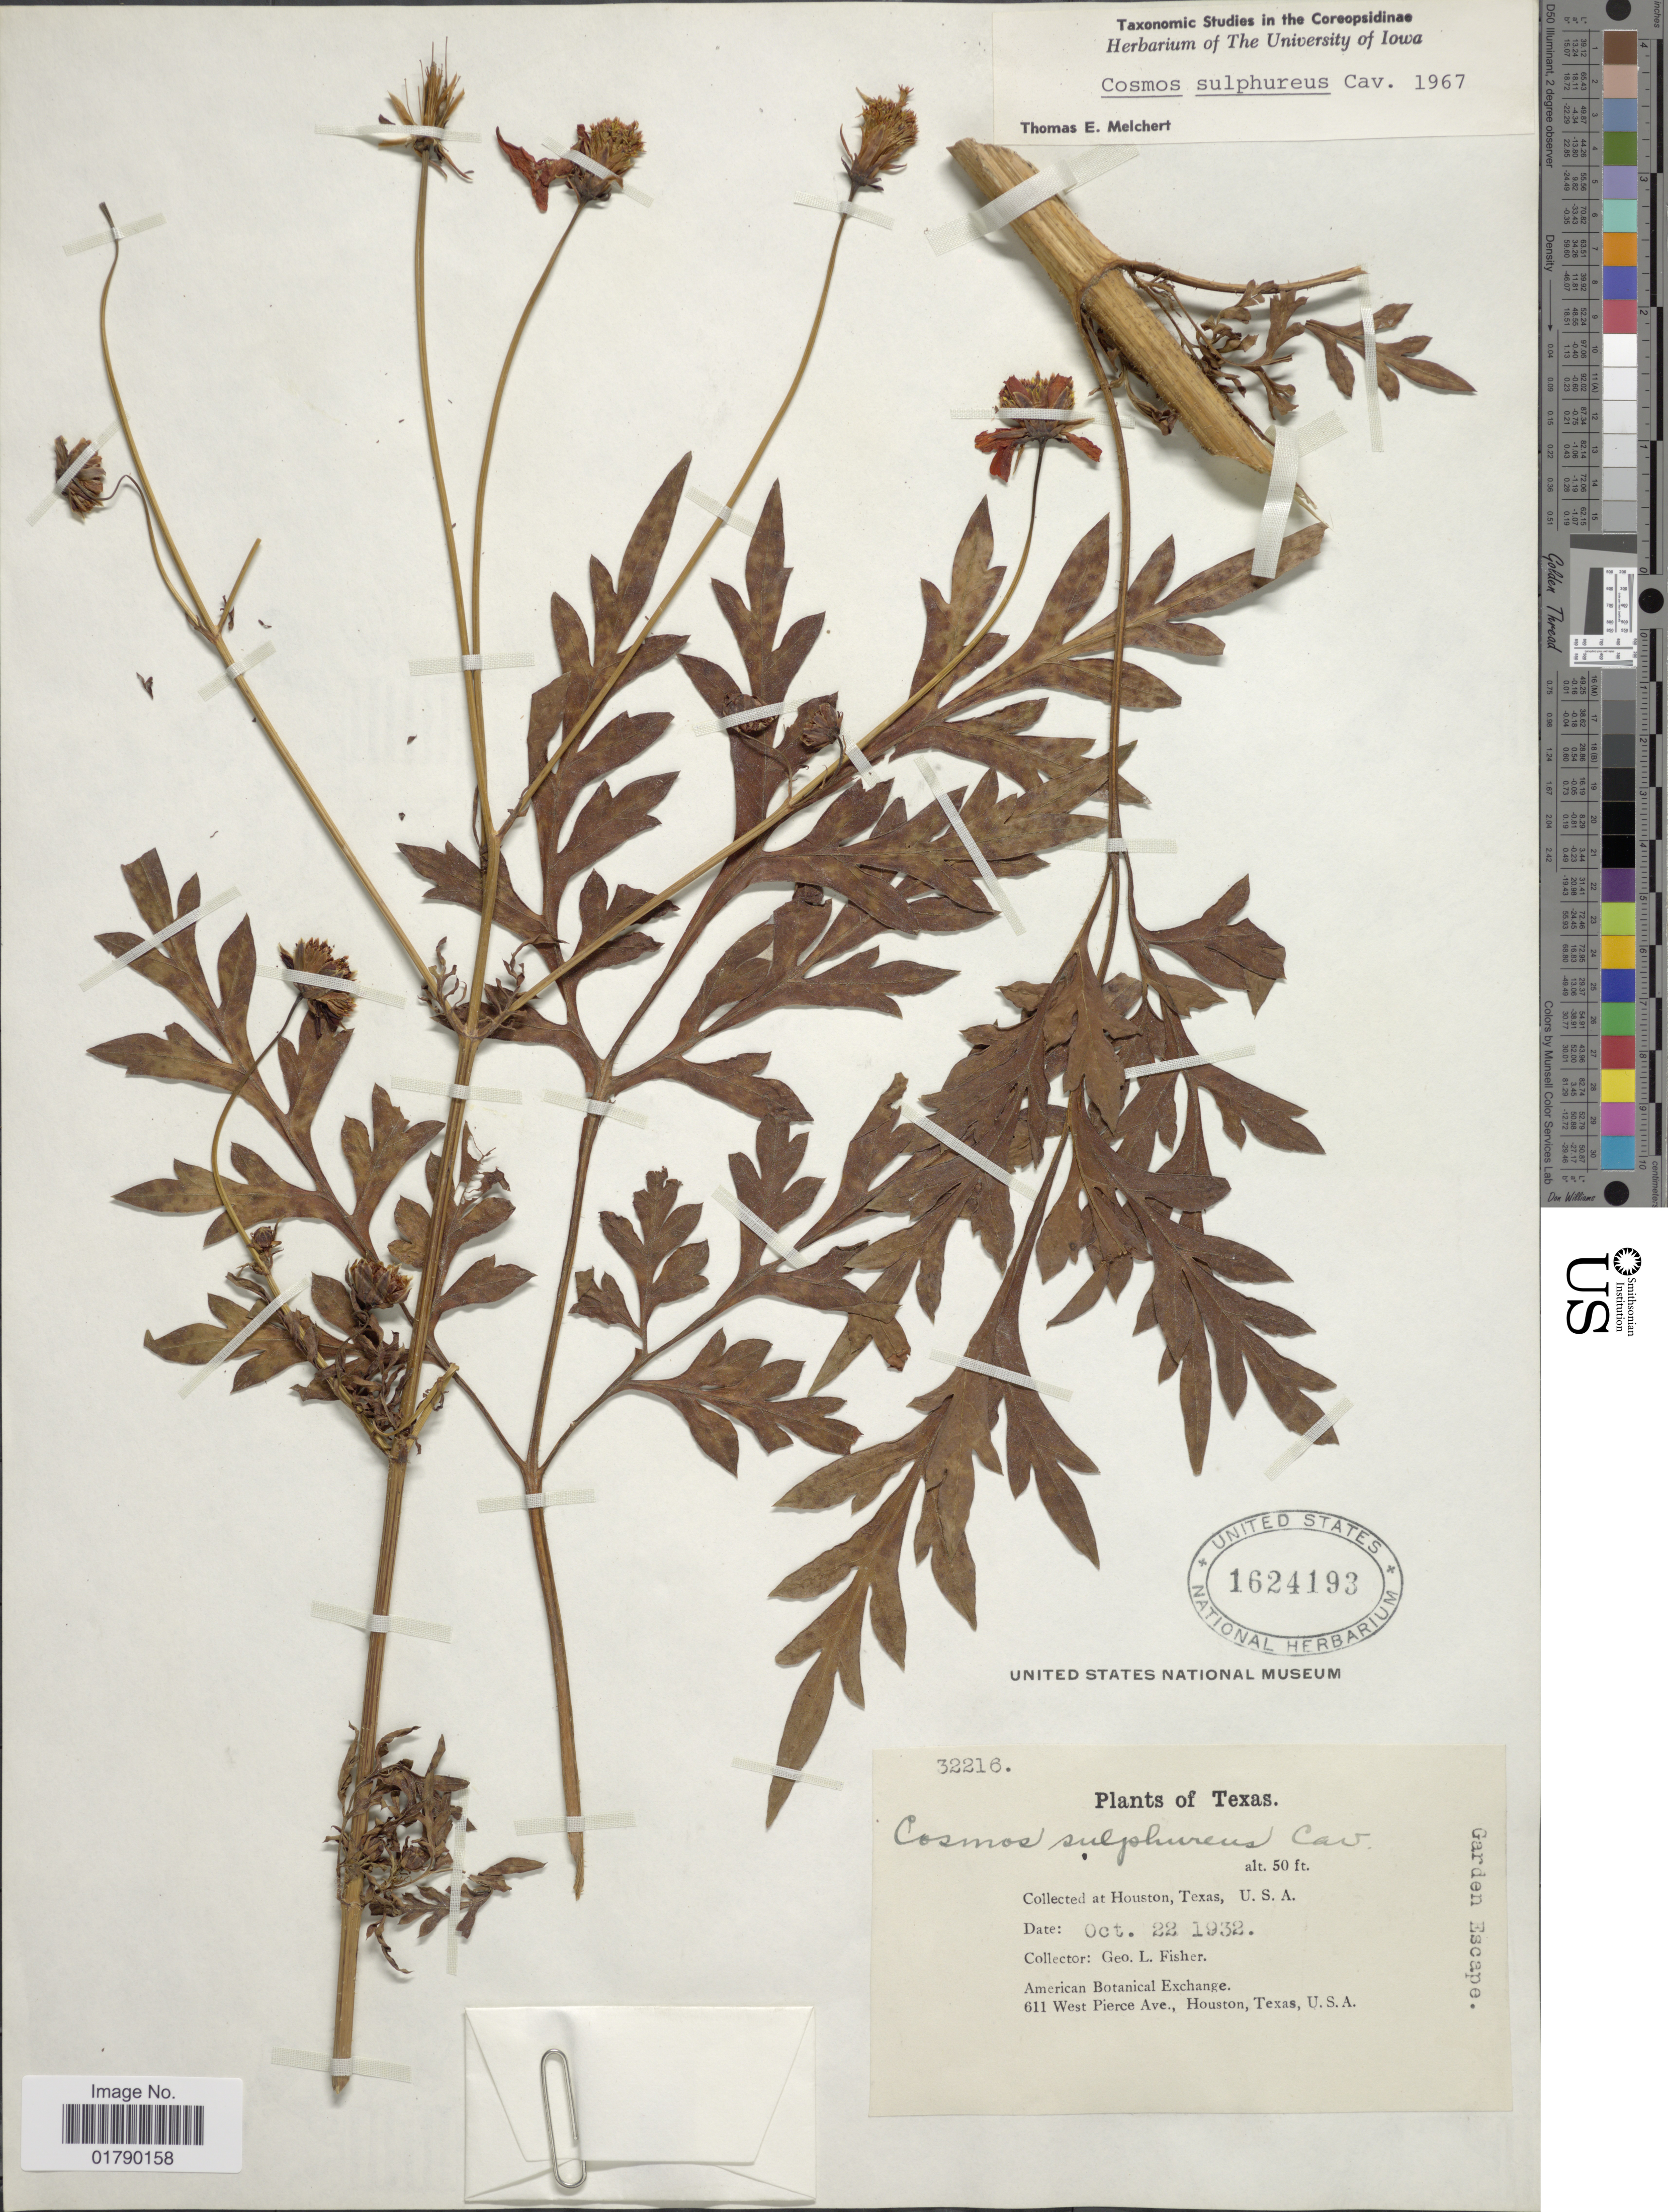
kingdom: Plantae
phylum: Tracheophyta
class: Magnoliopsida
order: Asterales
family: Asteraceae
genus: Cosmos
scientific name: Cosmos sulphureus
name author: Cav.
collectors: G. L. Fisher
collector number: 32216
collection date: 1932-10-22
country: United States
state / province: Texas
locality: Houston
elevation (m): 15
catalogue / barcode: US 1624193